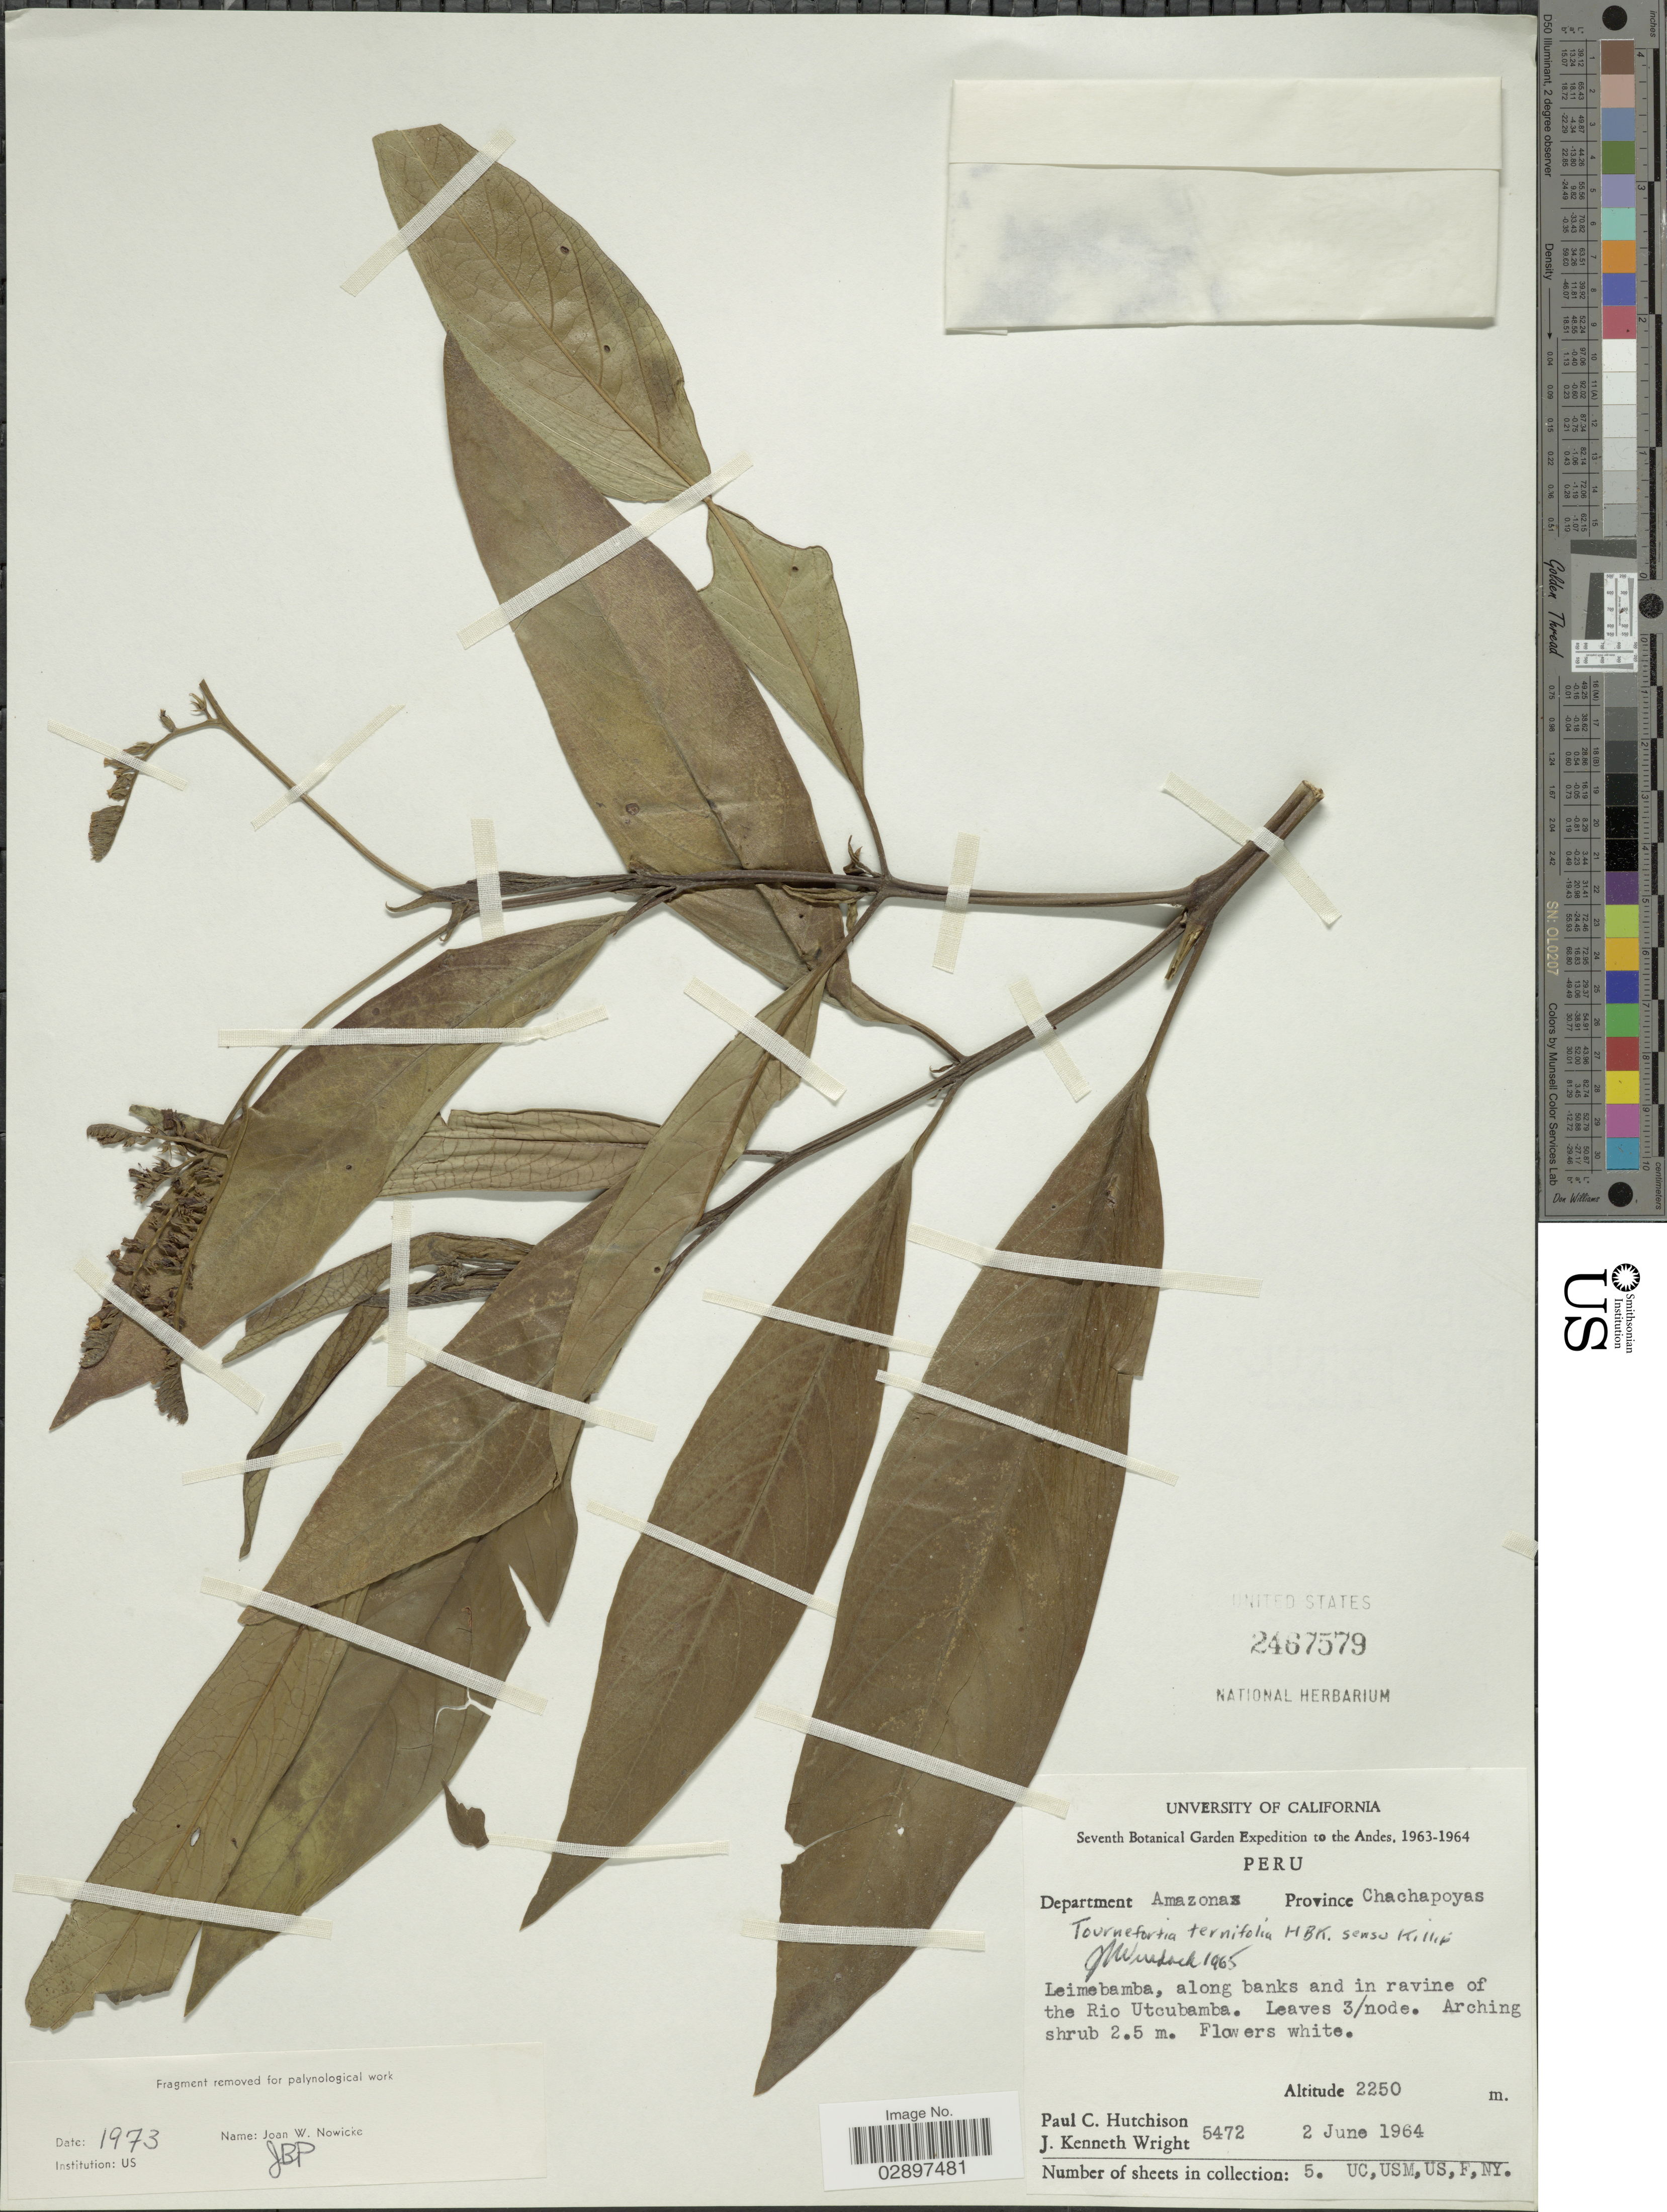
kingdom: Plantae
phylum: Tracheophyta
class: Magnoliopsida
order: Boraginales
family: Heliotropiaceae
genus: Tournefortia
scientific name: Tournefortia ternifolia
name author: Kunth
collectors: P. C. Hutchison & J. K. Wright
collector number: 5472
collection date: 1964-06-02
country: Peru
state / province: Amazonas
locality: Andes. Department Amazonas. Province Chachapoyas. Leimebamba, along banks and in ravine of the Rio Utcubamba.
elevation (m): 2250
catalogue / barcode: US 2467579